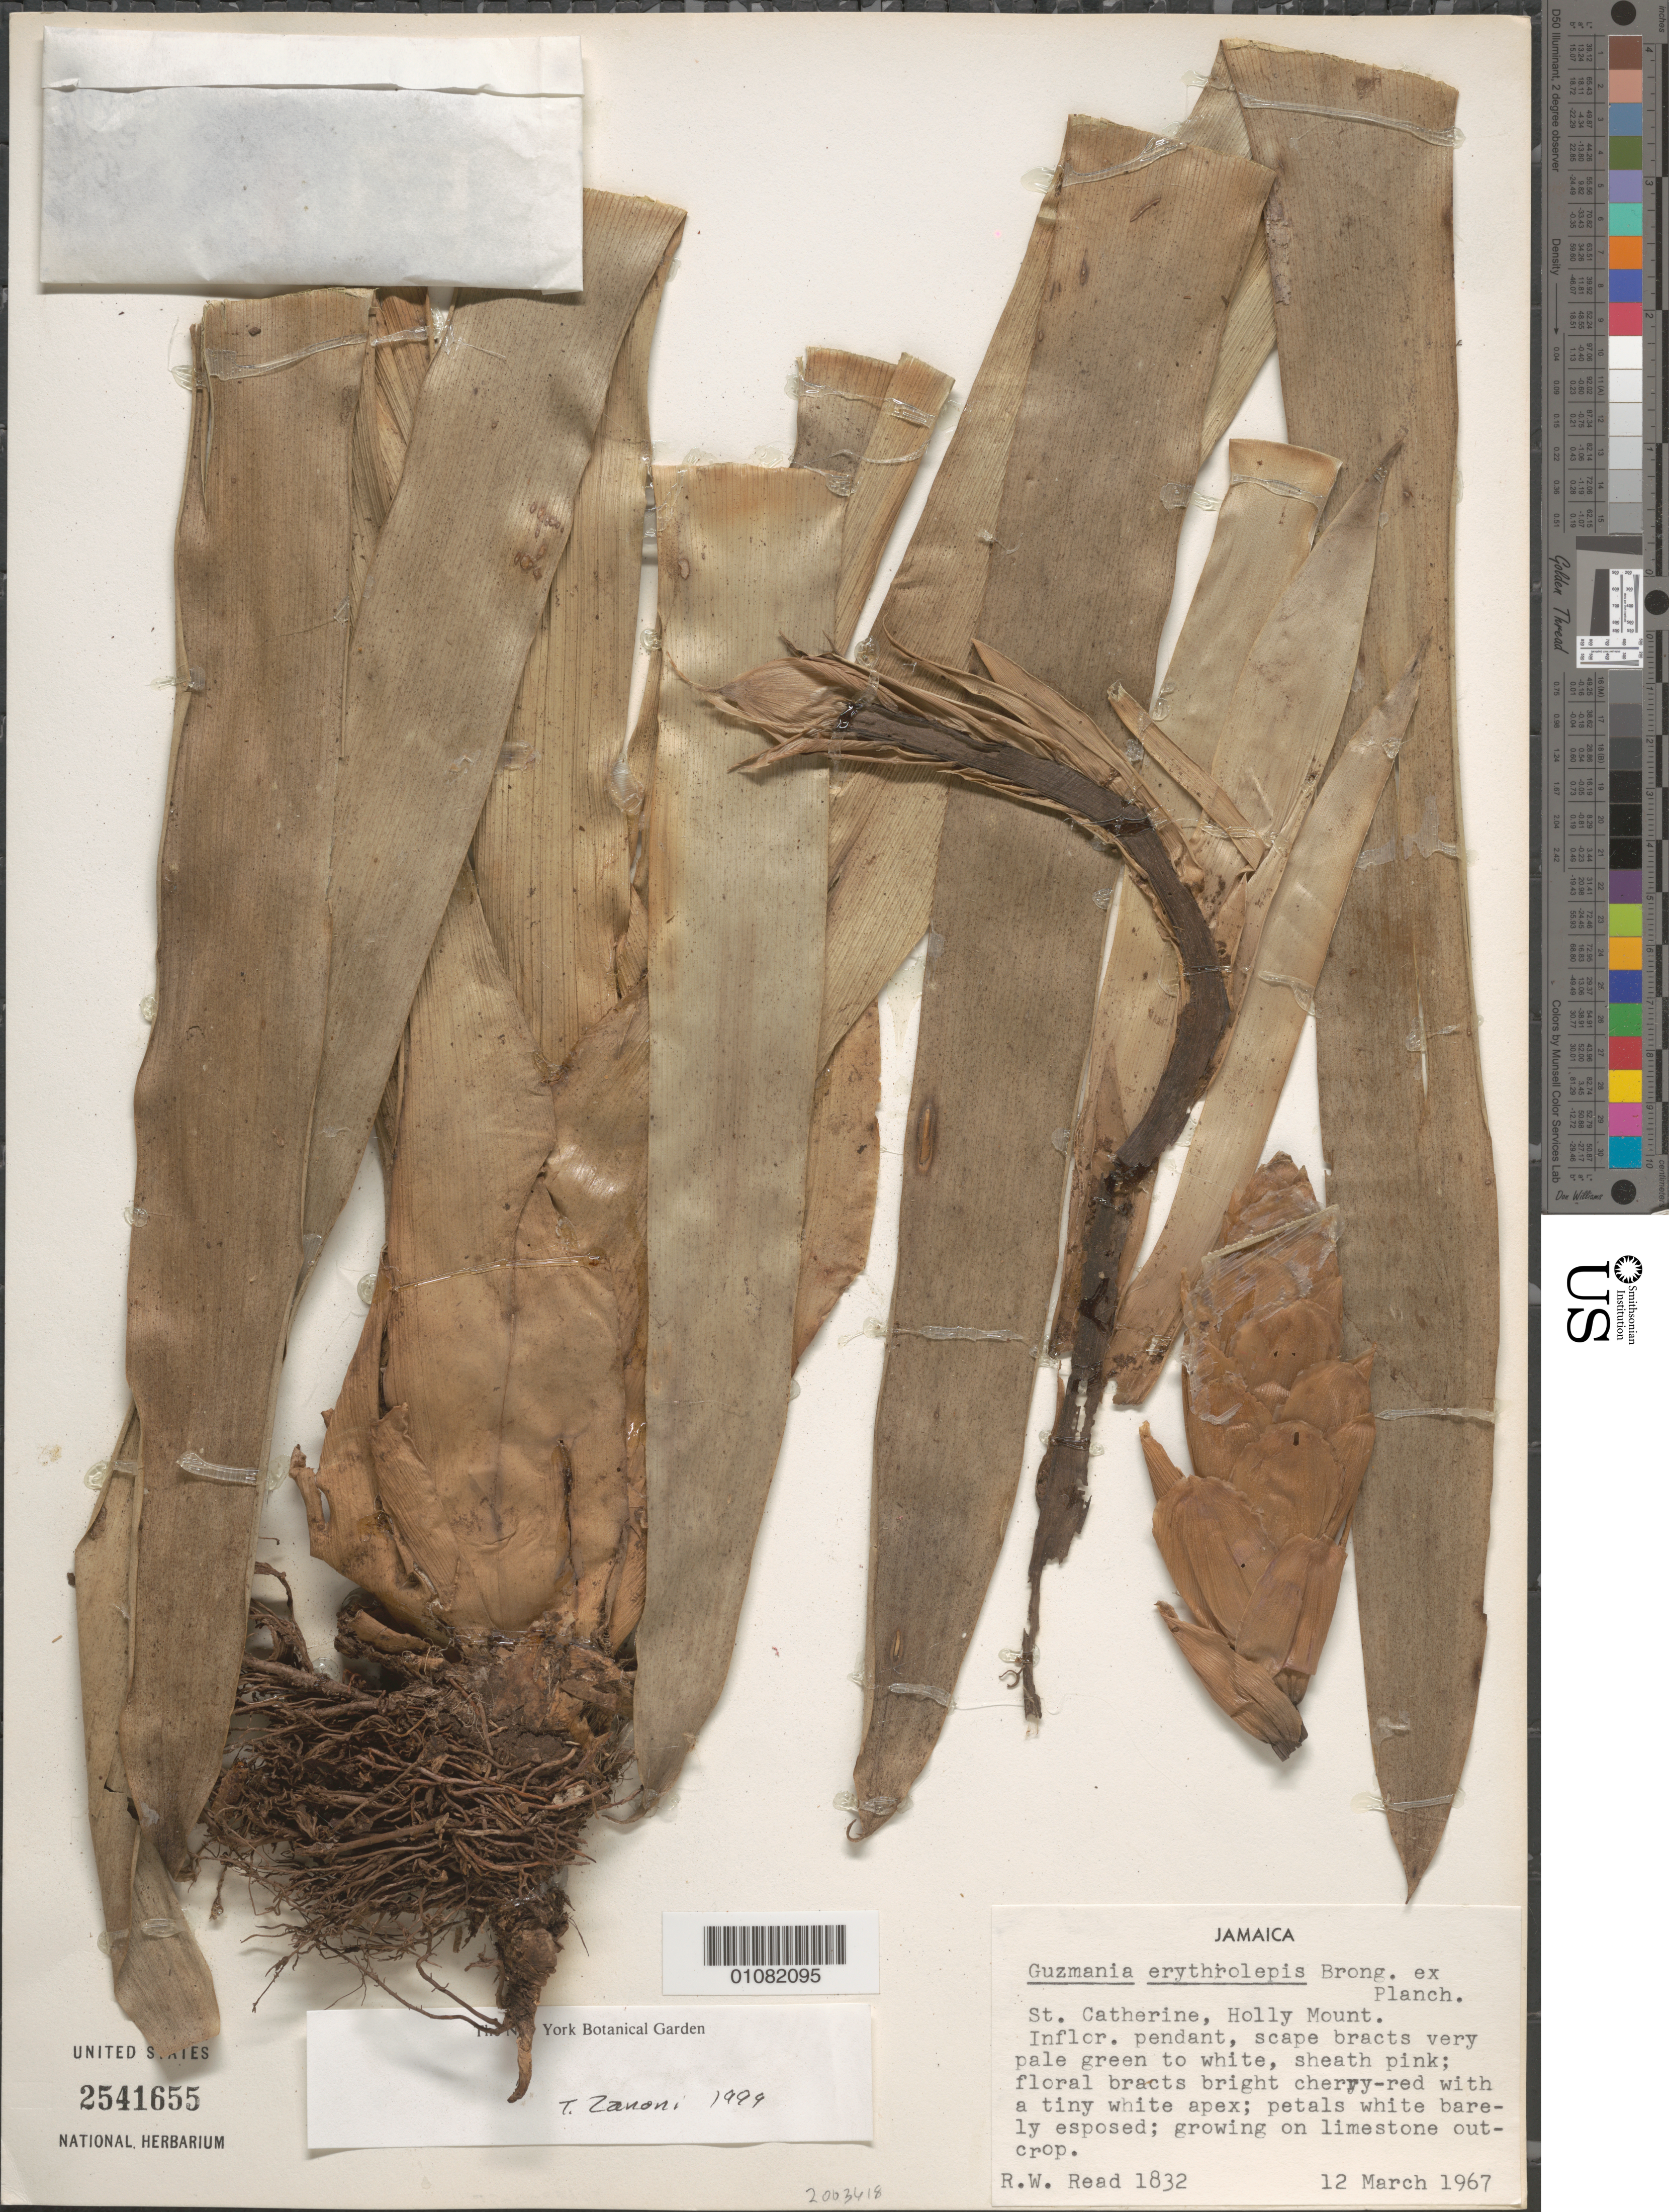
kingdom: Plantae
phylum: Tracheophyta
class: Liliopsida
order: Poales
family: Bromeliaceae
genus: Guzmania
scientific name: Guzmania erythrolepis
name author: Brongn. ex Planch.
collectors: R. W. Read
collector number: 1832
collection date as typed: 12 Mar 1967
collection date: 1967-03-12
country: Jamaica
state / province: Saint Catherine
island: Jamaica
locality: Holly Mount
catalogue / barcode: US 2541655